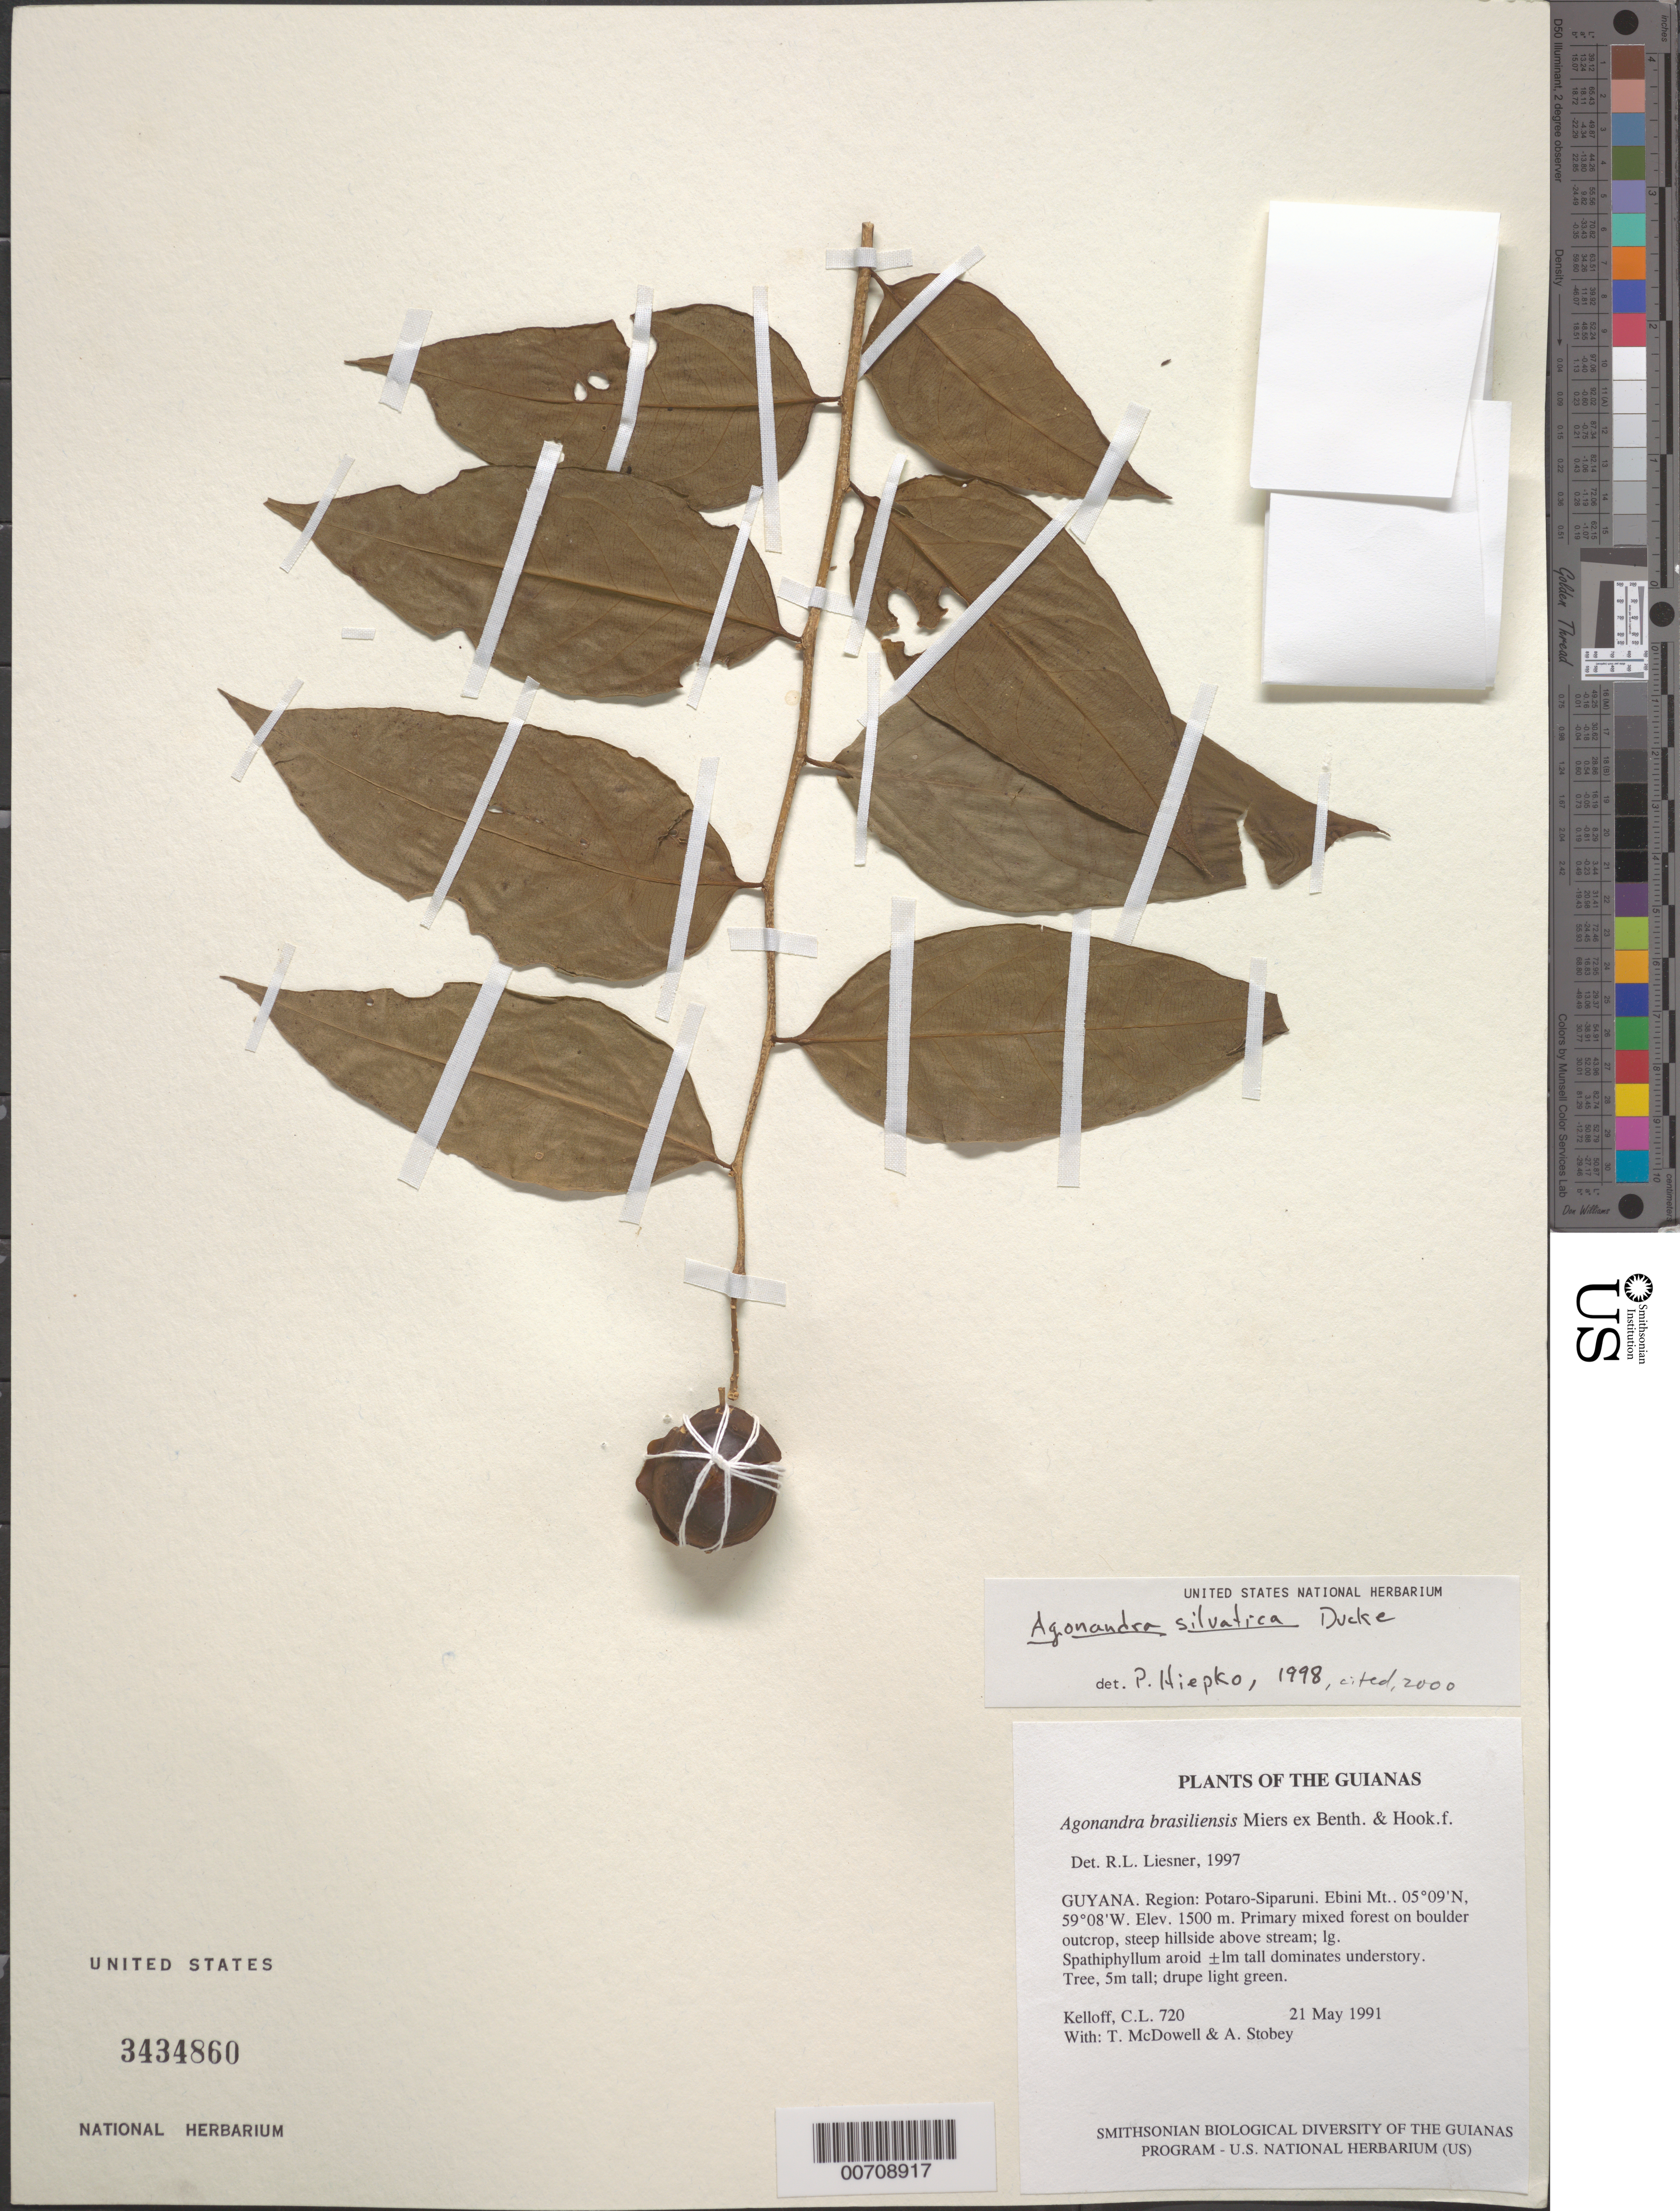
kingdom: Plantae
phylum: Tracheophyta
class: Magnoliopsida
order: Santalales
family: Opiliaceae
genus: Agonandra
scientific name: Agonandra silvatica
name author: Ducke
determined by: Hiepko, P. H.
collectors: C. L. Kelloff, T. McDowell & A. Stobey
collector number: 720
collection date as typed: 21 May 1991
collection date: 1991-05-21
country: Guyana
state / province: Potaro-Siparuni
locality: Ebini Mt.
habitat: Primary mixed forest on boulder outcrop, steep hillside above stream; lg. aroid ±lm tall dominates understory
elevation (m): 485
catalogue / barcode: US 3434860